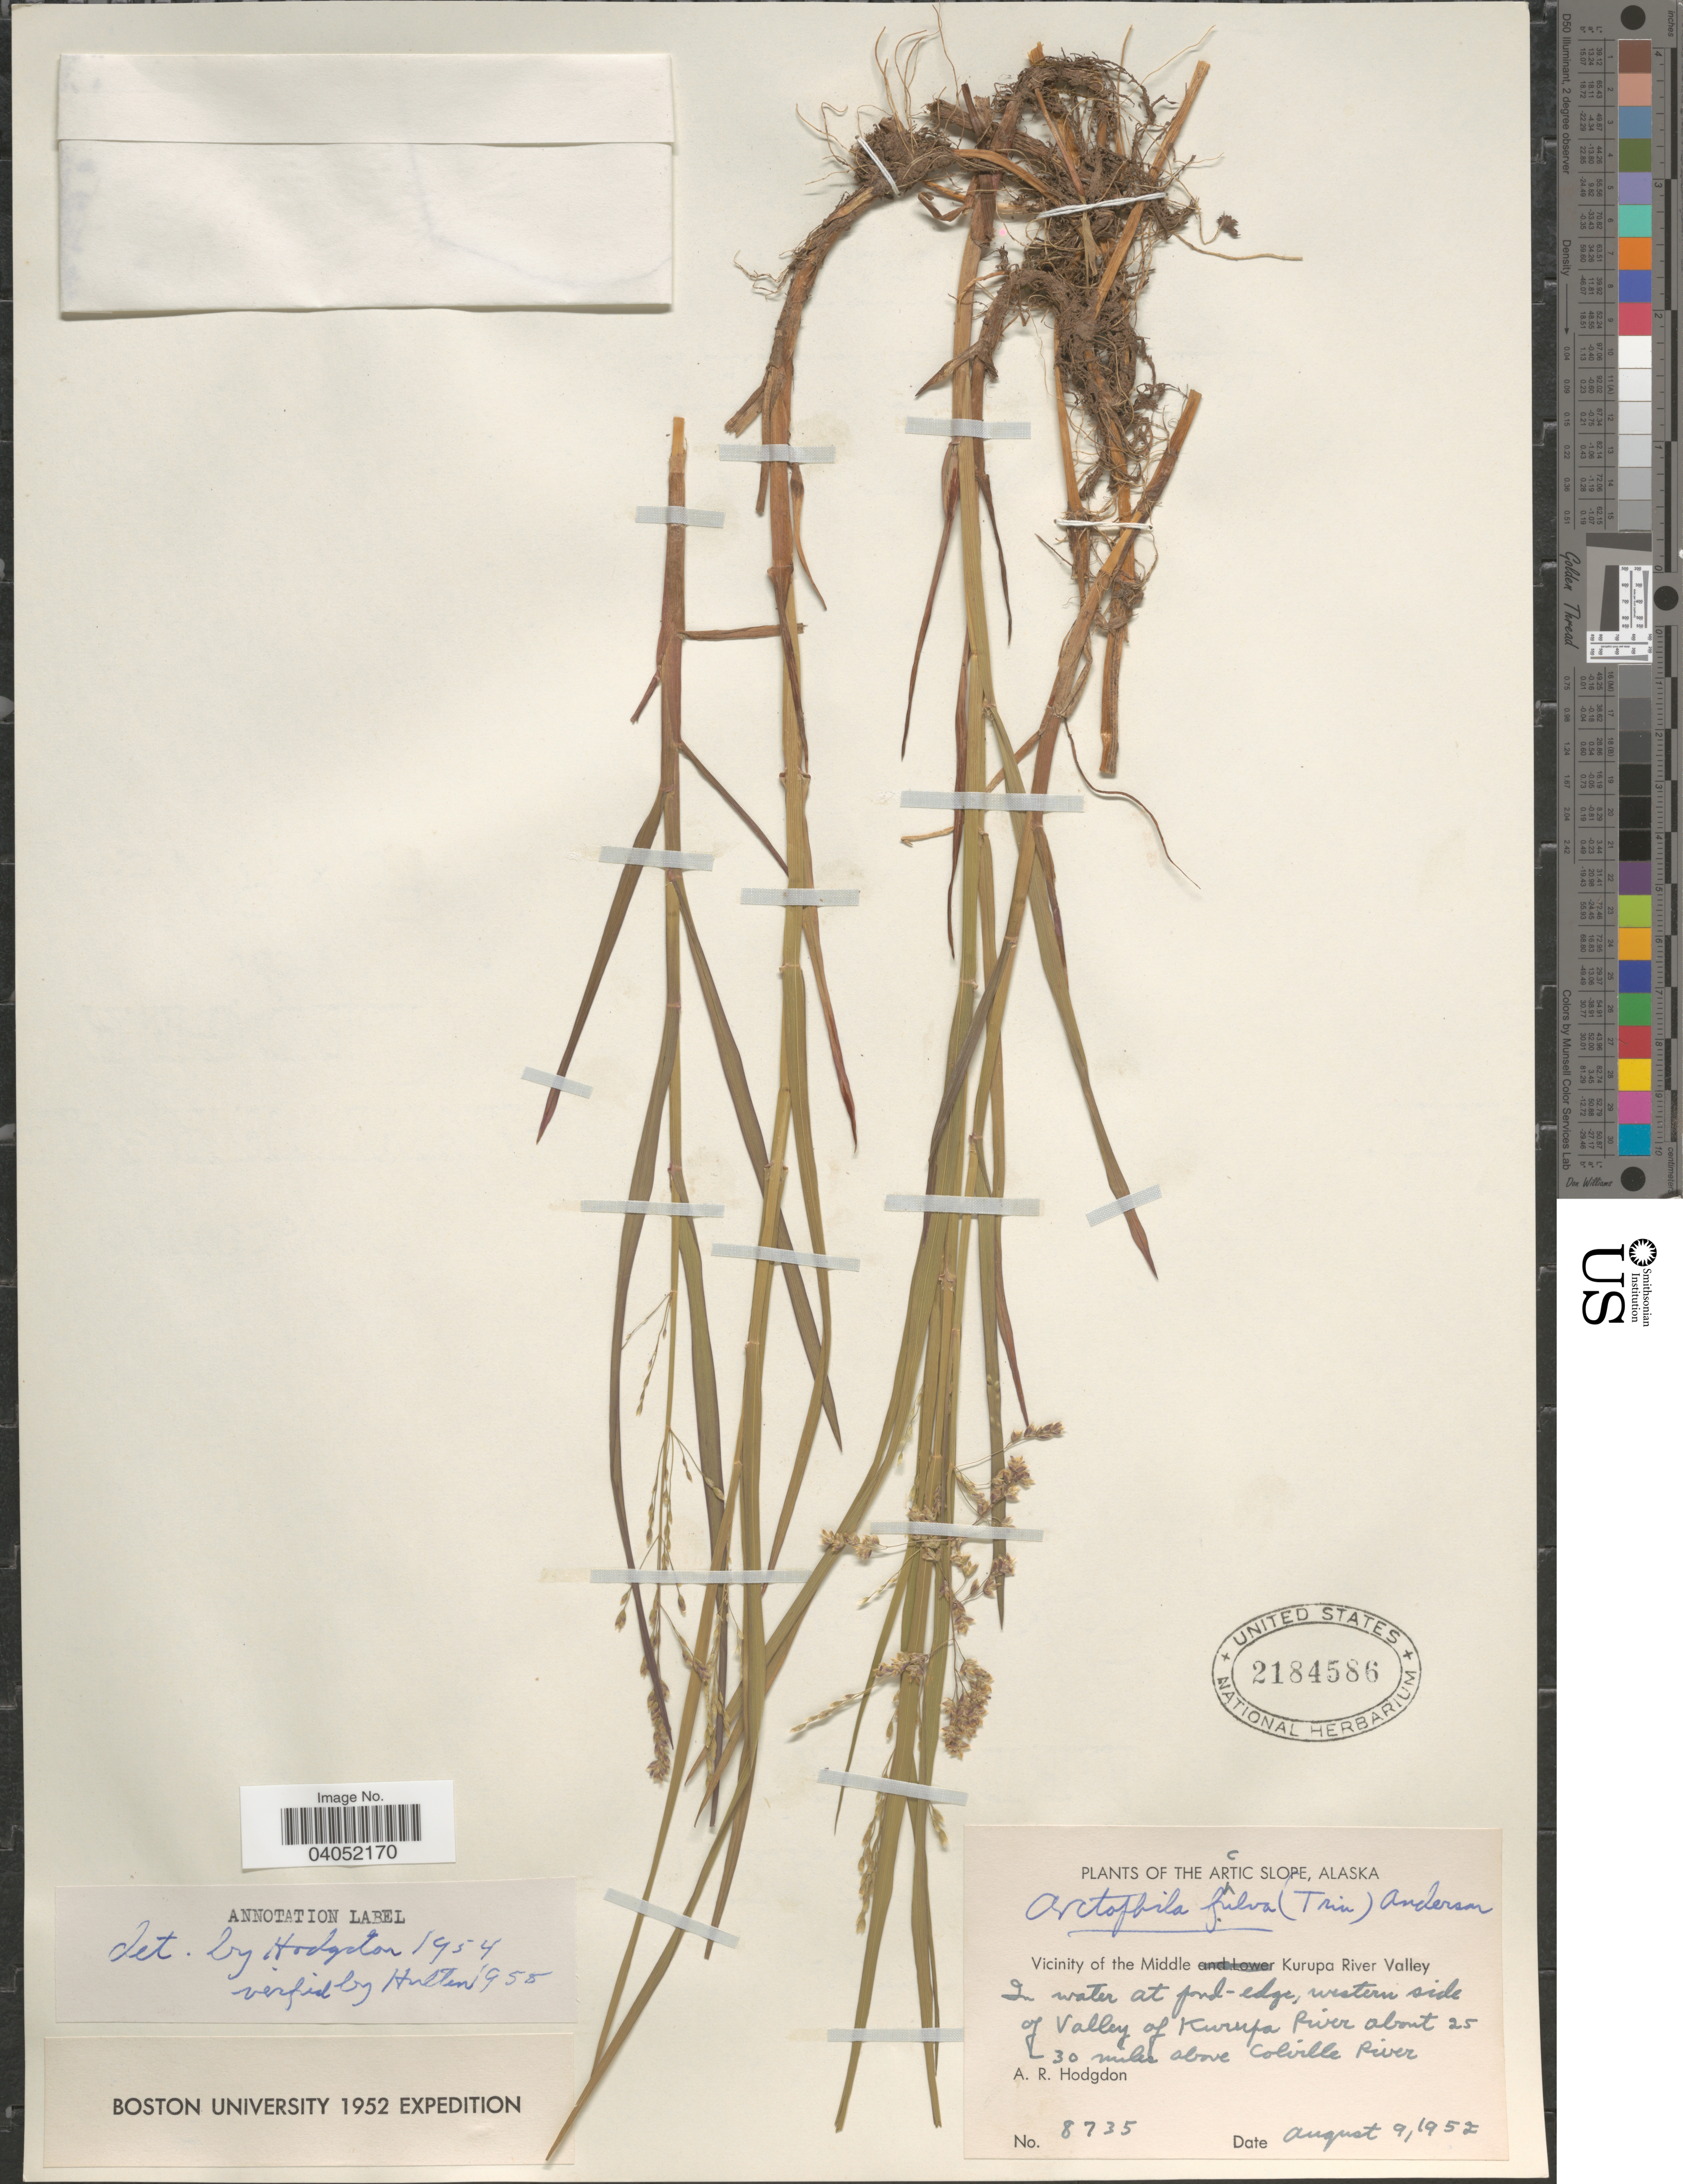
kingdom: Plantae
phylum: Tracheophyta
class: Liliopsida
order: Poales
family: Poaceae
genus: Arctophila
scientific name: Arctophila fulva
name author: (Trin.) Andersson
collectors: A. R. Hodgdon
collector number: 8735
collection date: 1957-08-09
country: United States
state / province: Alaska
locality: The Arctic Slope. Vicinity of the Middle Kurupa River Valley. Western side of Valley of Kurupa River about 25-30 miles above Colville River.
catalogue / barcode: US 2184586